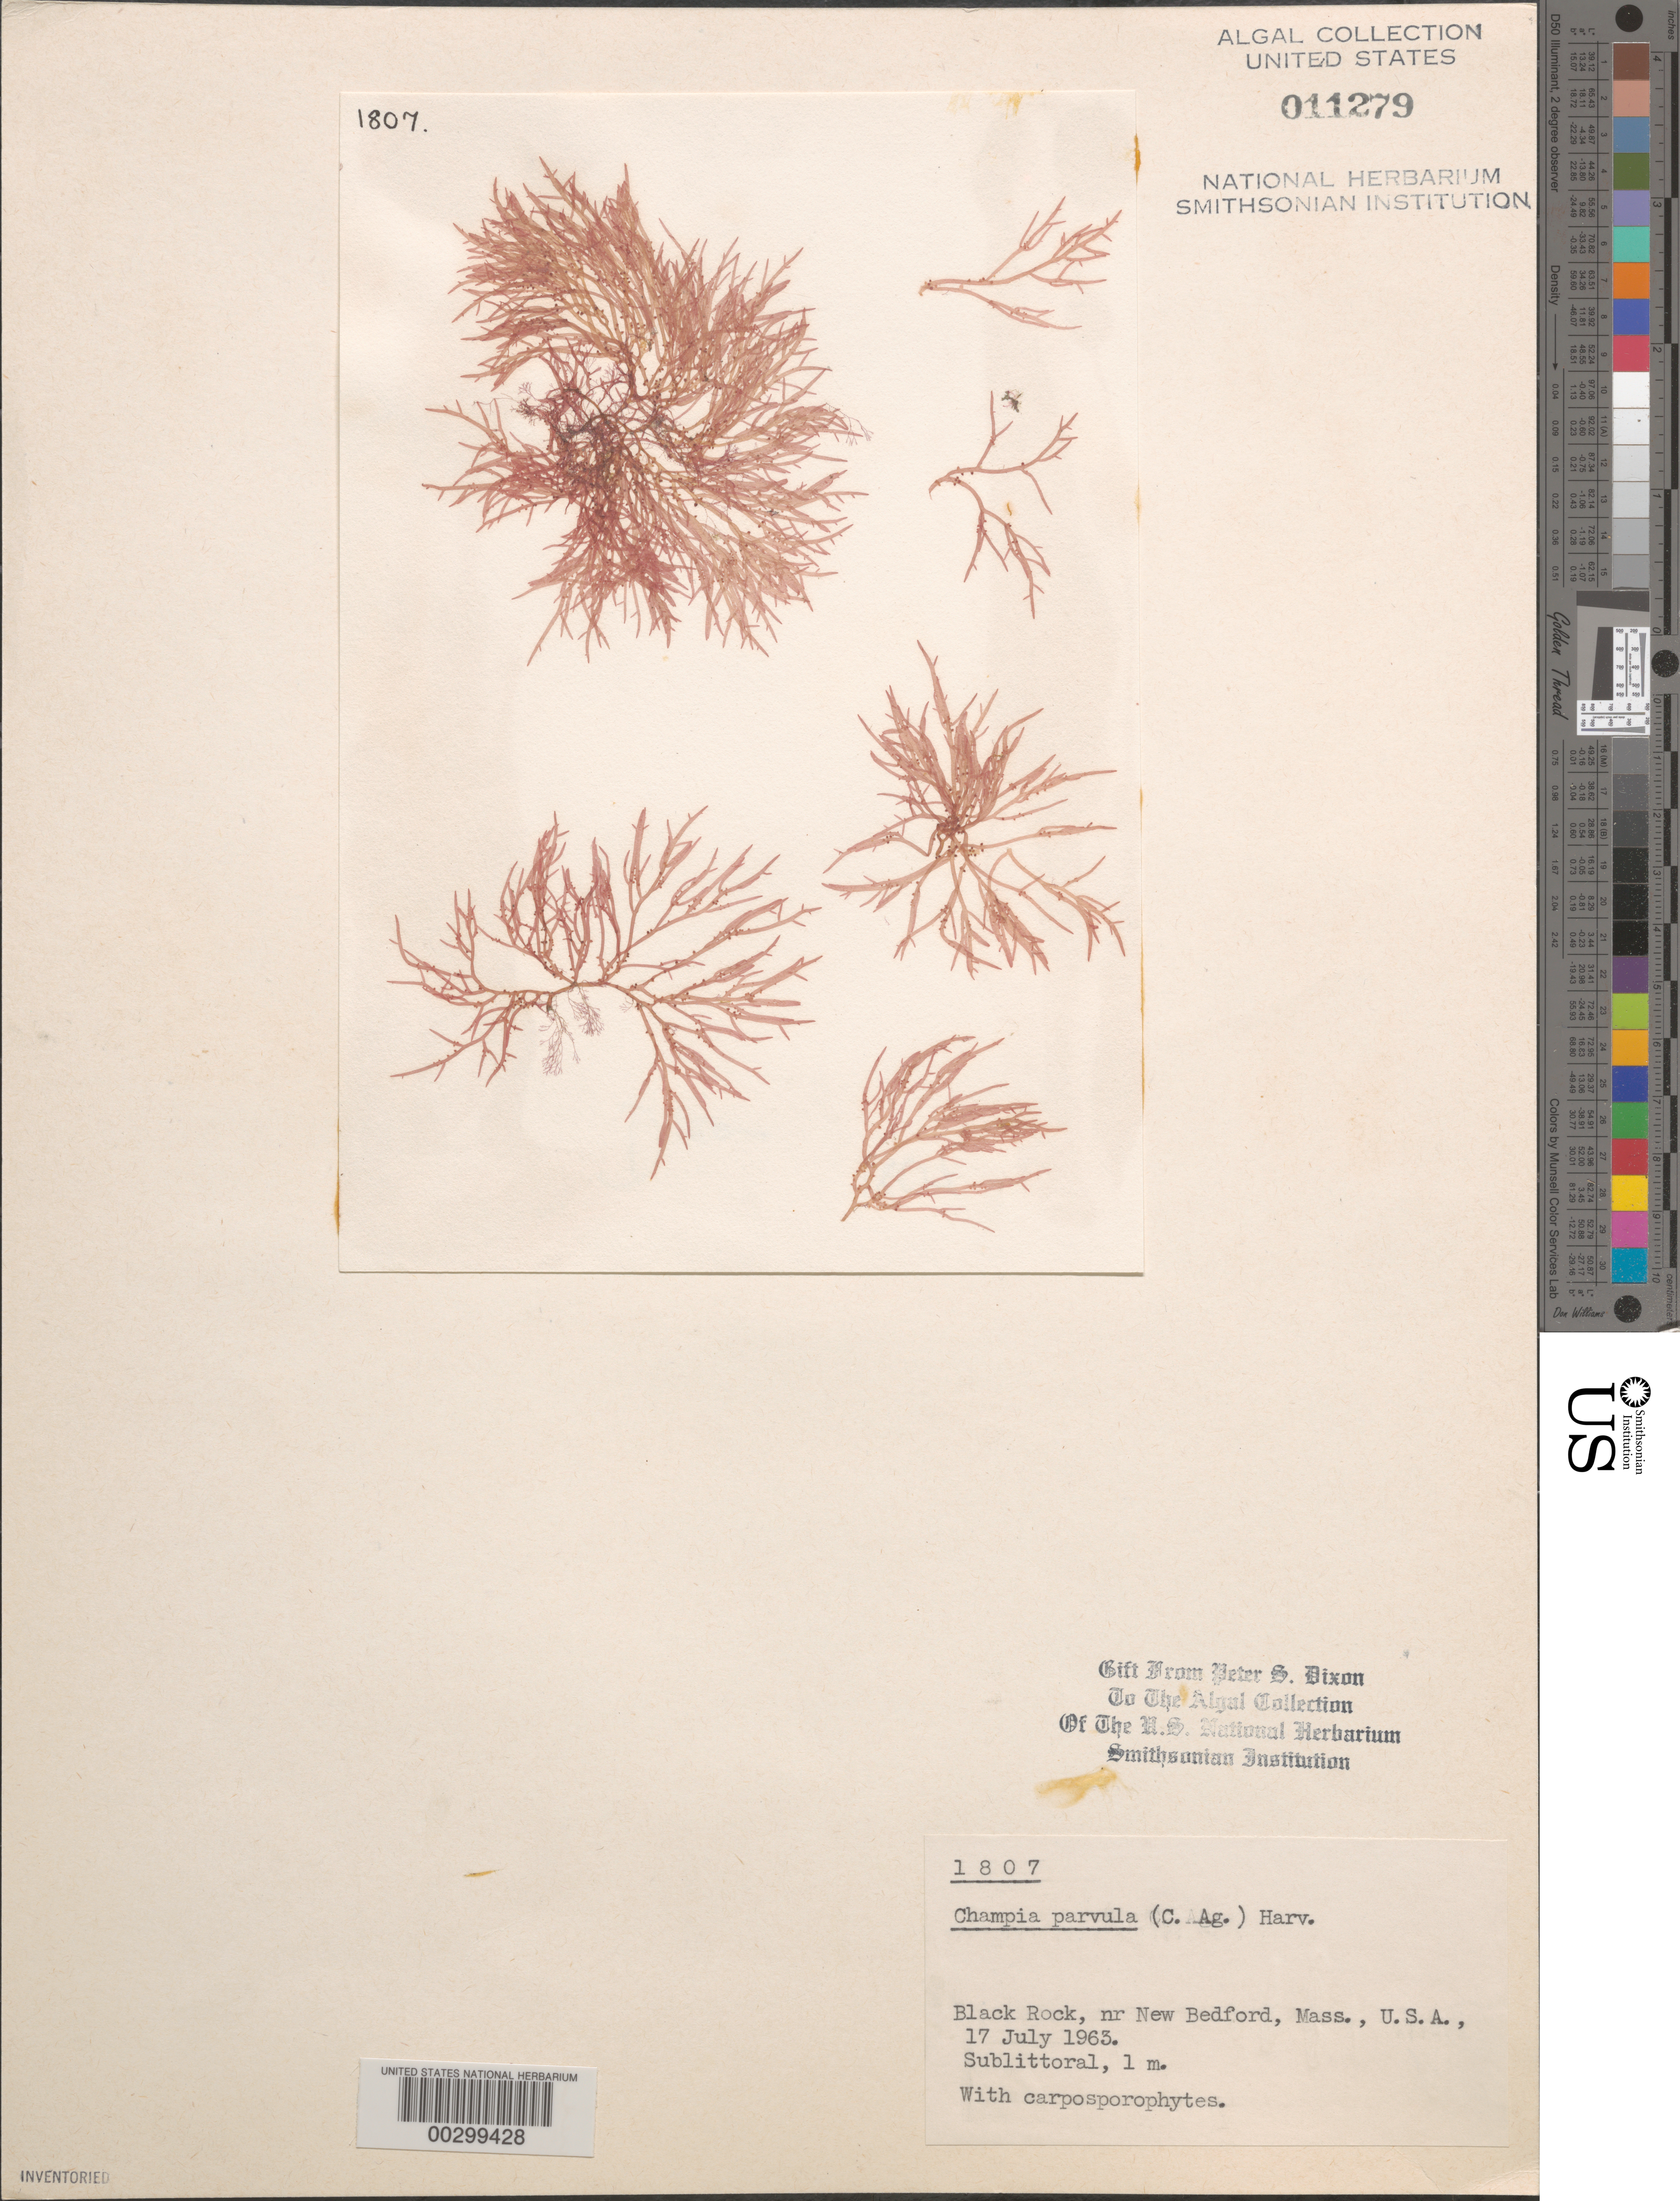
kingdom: Plantae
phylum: Rhodophyta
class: Florideophyceae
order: Rhodymeniales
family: Champiaceae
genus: Champia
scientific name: Champia parvula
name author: (C. Agardh) Harv.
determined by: Dixon, P. S.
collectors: P. S. Dixon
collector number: PSD 1807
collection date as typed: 17 Jul 1963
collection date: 1963-07-17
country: United States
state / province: Massachusetts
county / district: Bristol County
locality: Black Rock, near New Bedford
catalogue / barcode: US 11279